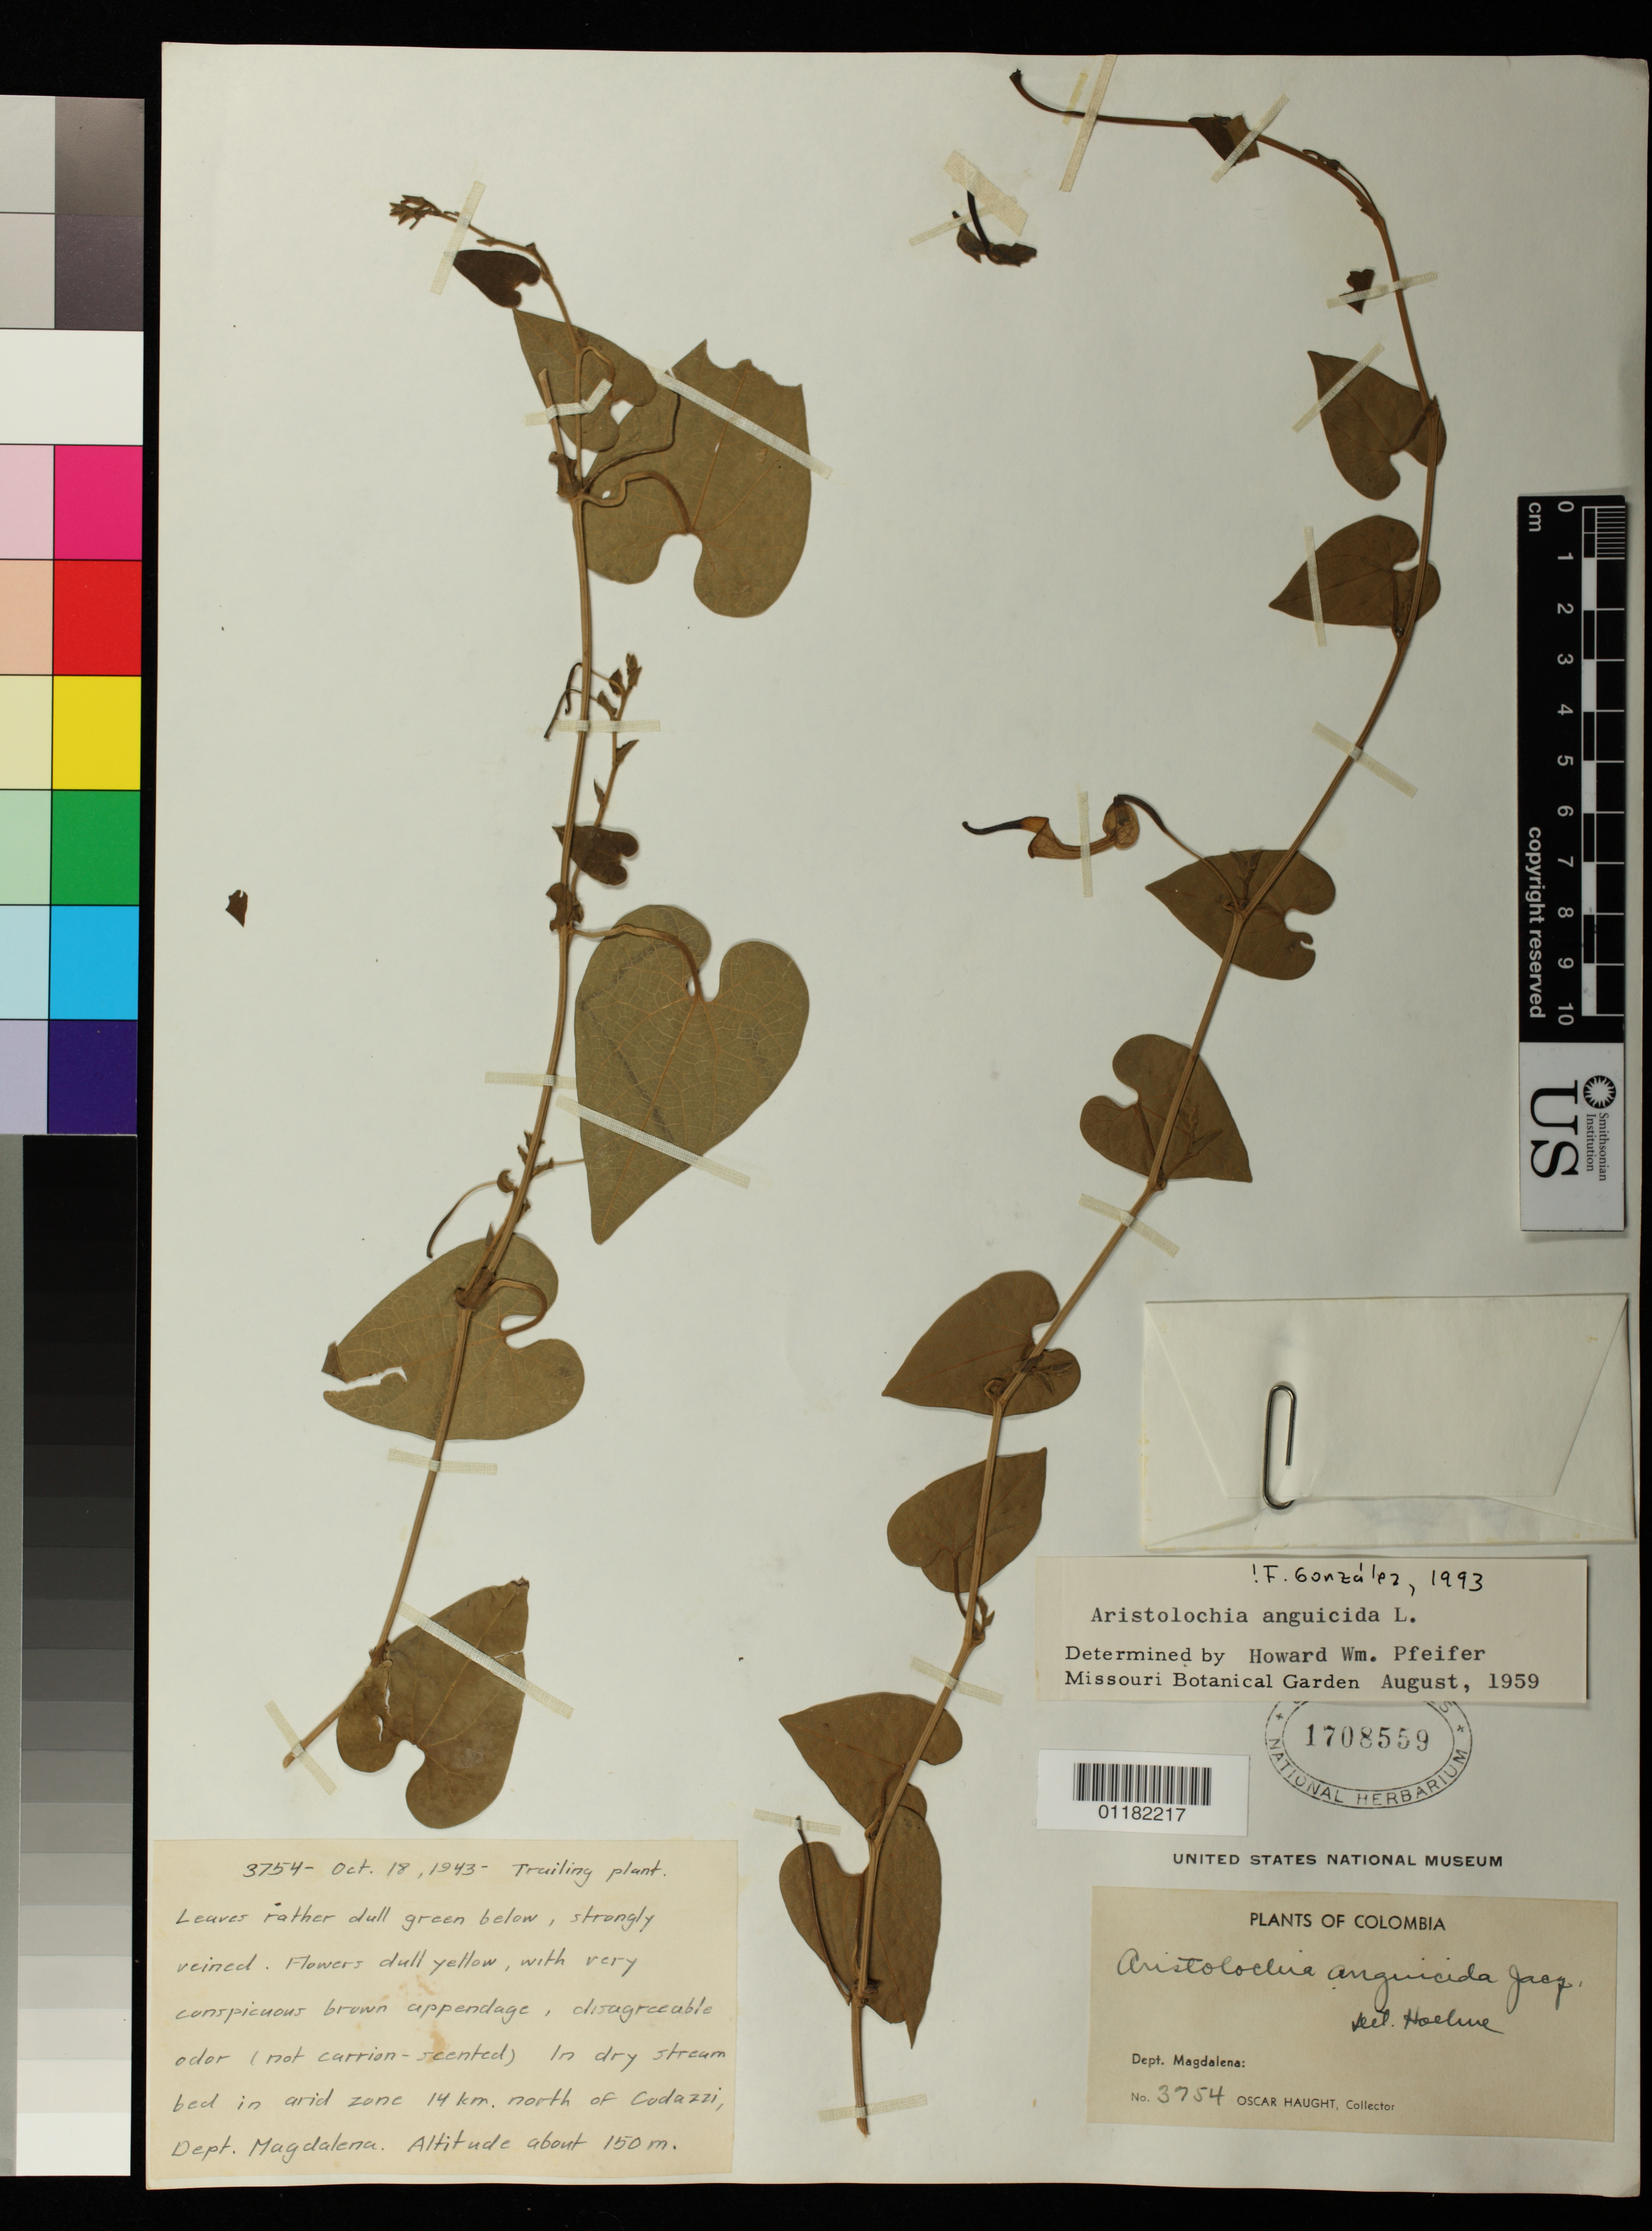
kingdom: Plantae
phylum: Tracheophyta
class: Magnoliopsida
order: Piperales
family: Aristolochiaceae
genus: Aristolochia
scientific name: Aristolochia anguicida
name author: Jacq.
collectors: O. L. Haught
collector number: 3754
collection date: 1943-10-18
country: Colombia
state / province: Magdalena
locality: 14 km north of Codazzi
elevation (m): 150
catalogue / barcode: US 1708559